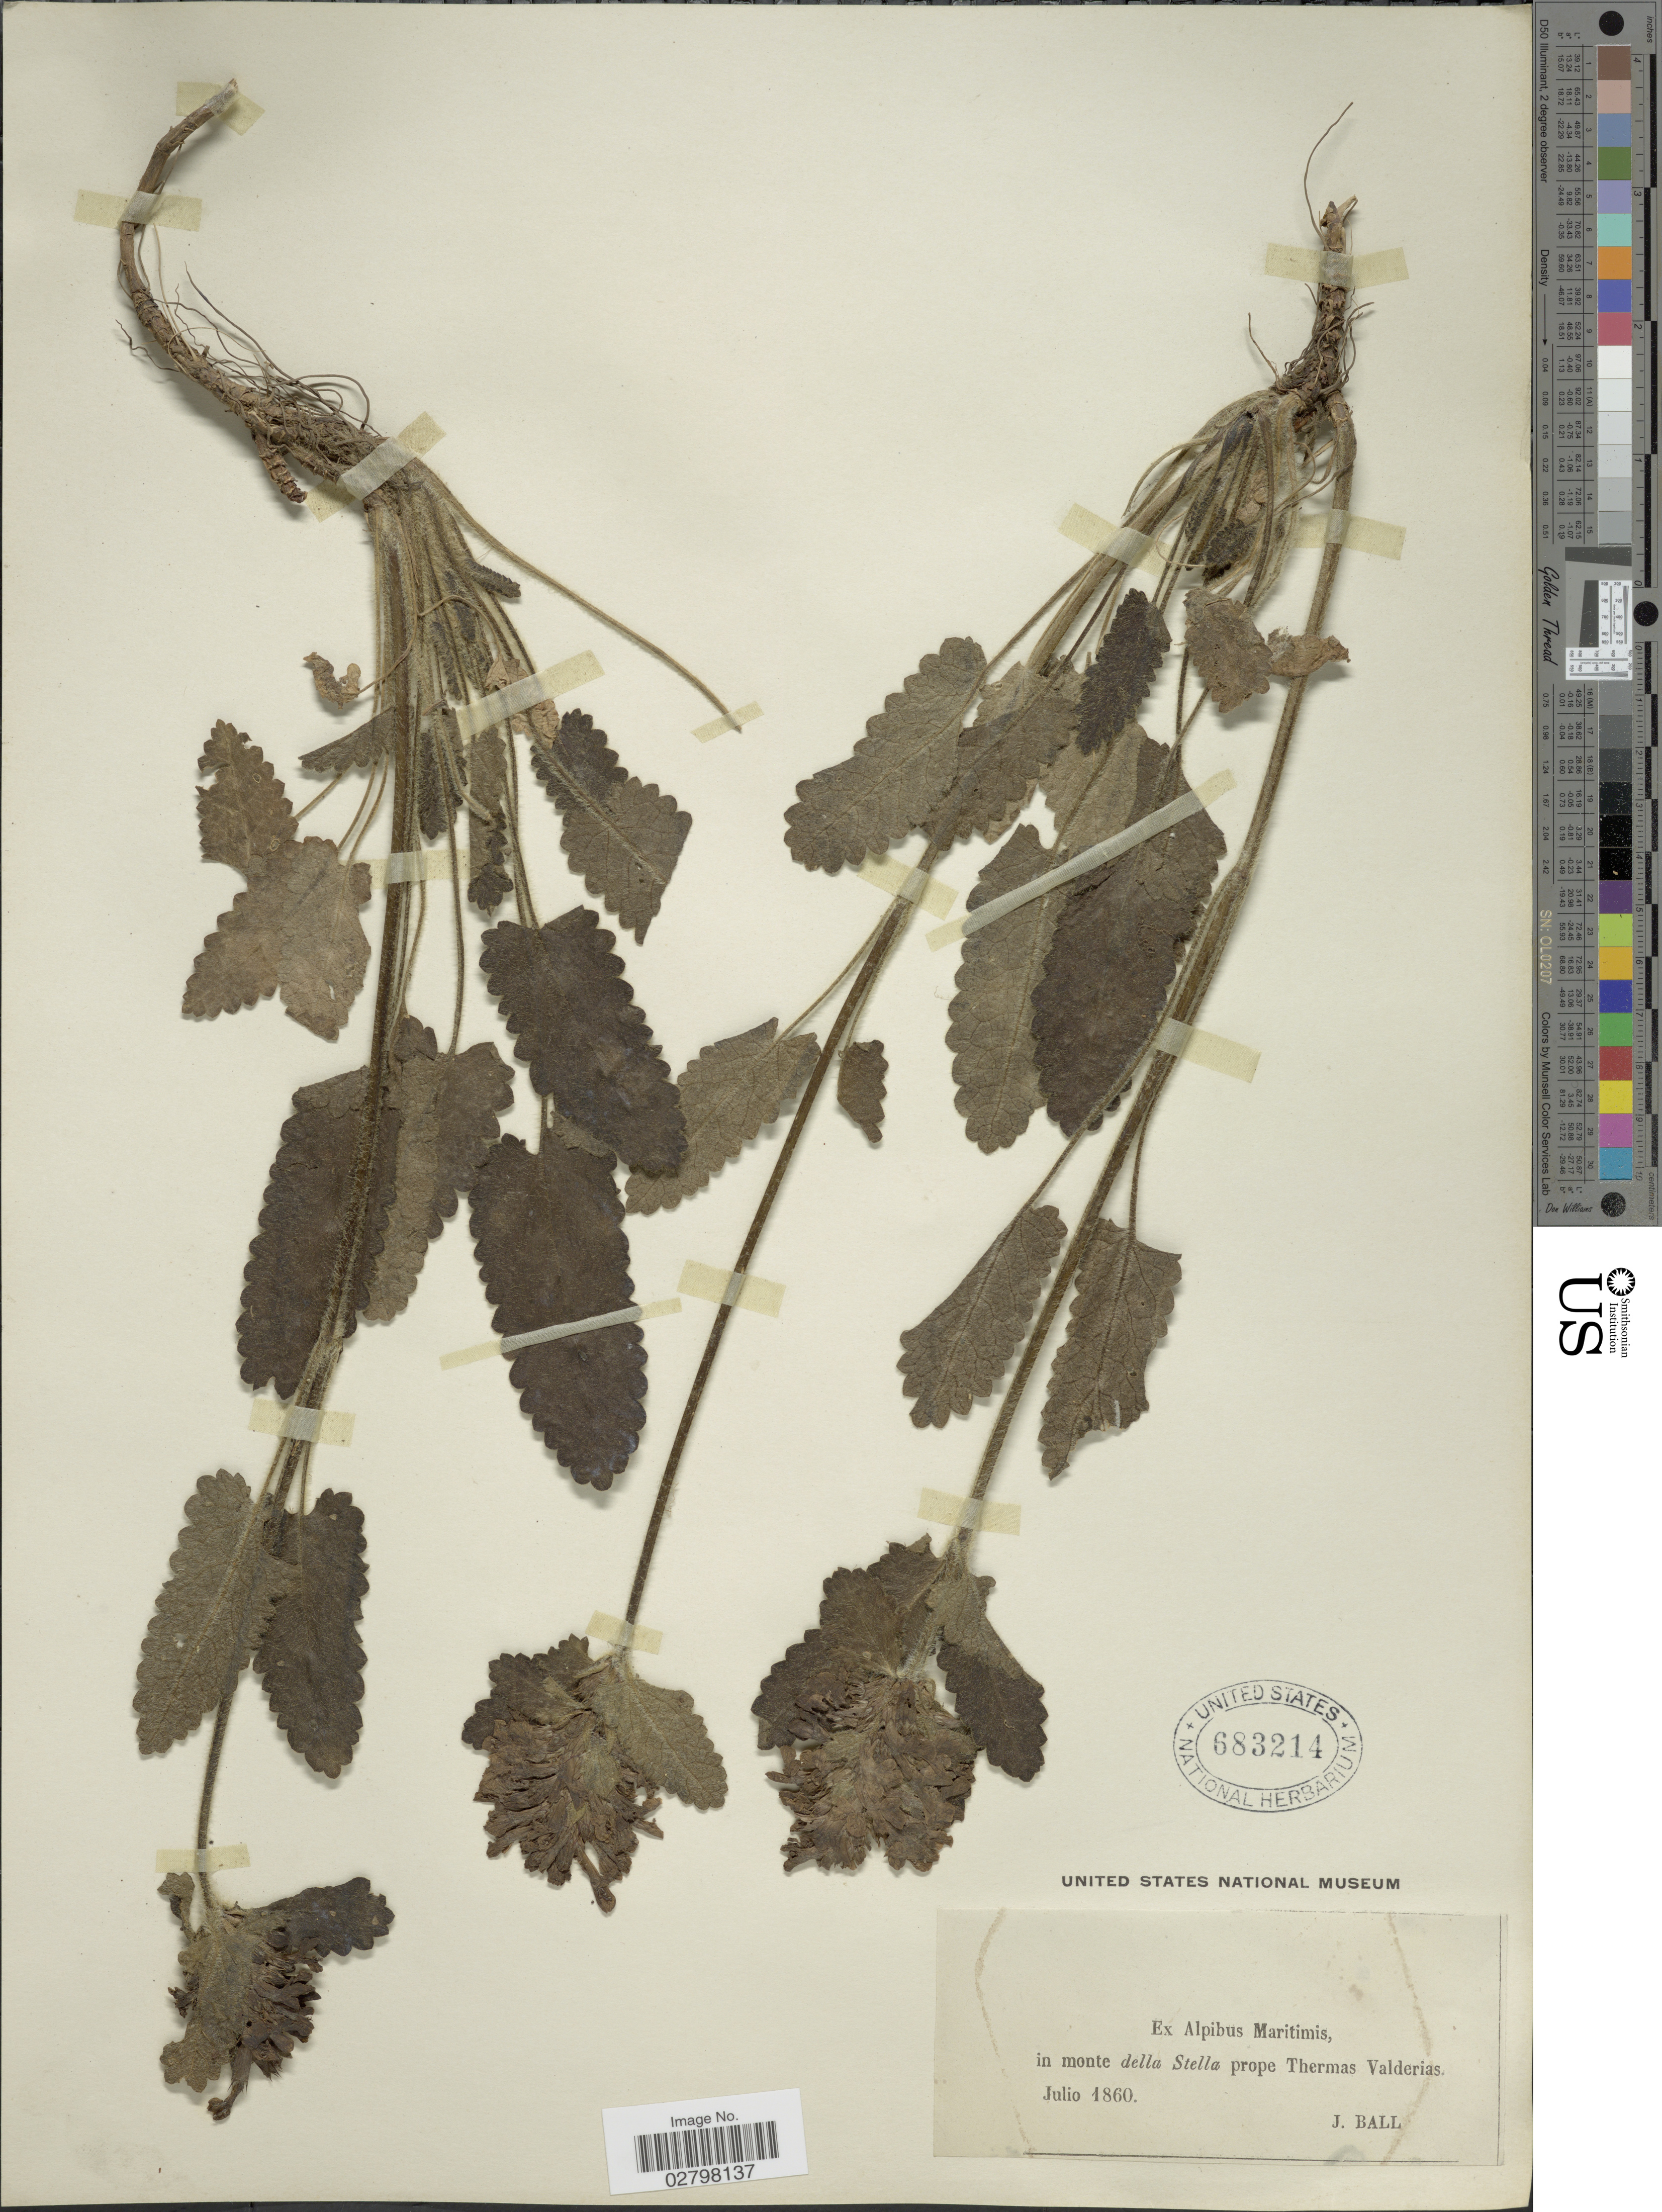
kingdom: Plantae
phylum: Tracheophyta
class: Magnoliopsida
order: Lamiales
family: Lamiaceae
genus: Stachys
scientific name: Stachys sp.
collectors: J. Ball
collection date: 1860-07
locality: Ex Alpibus Maritimis, in monte della Stella prope Thermas Valderias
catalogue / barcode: US 683214